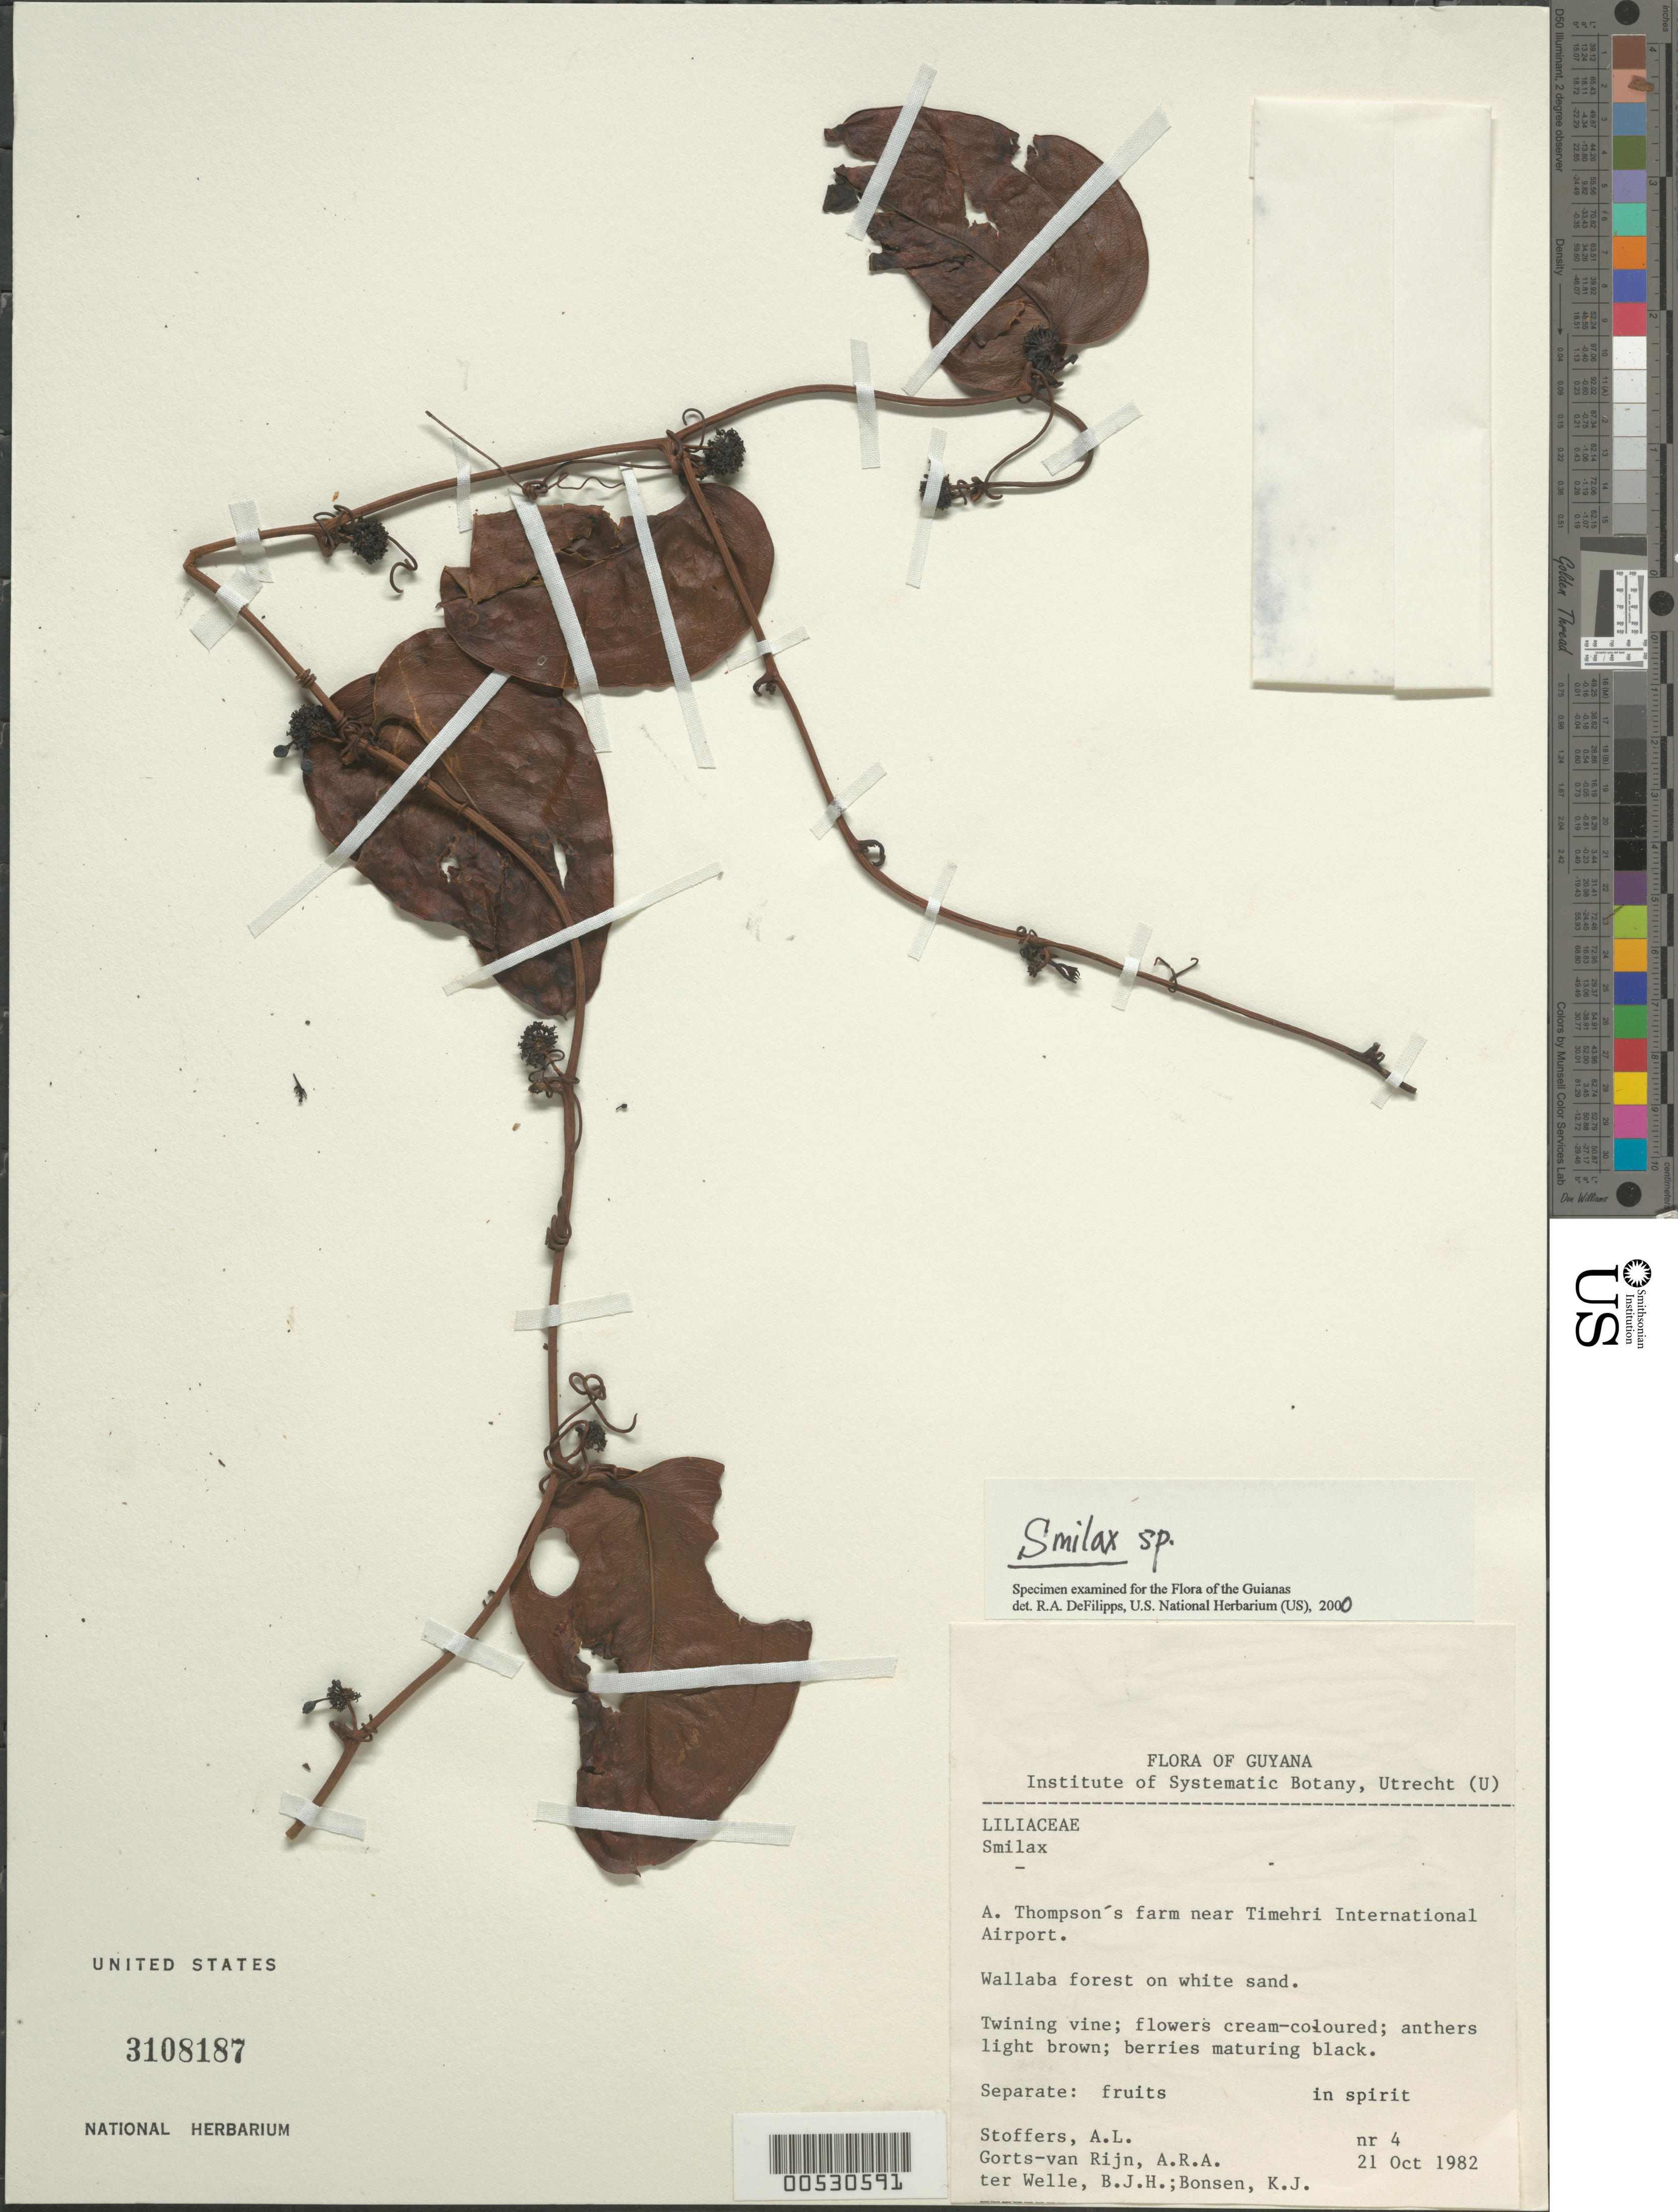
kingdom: Plantae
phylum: Tracheophyta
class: Liliopsida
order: Liliales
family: Smilacaceae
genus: Smilax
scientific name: Smilax sp.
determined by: DeFilipps, R. A.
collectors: A. Stoffers, A. .R. A. Görts-van Rijn, B. Welle & K. Bonsen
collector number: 4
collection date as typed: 21-Oct-82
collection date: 1982-10-21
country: Guyana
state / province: Demerara-Mahaica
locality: A. Thompson's farm, near Timehri Airport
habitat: Wallaba forest on white sand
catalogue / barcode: US 3108187